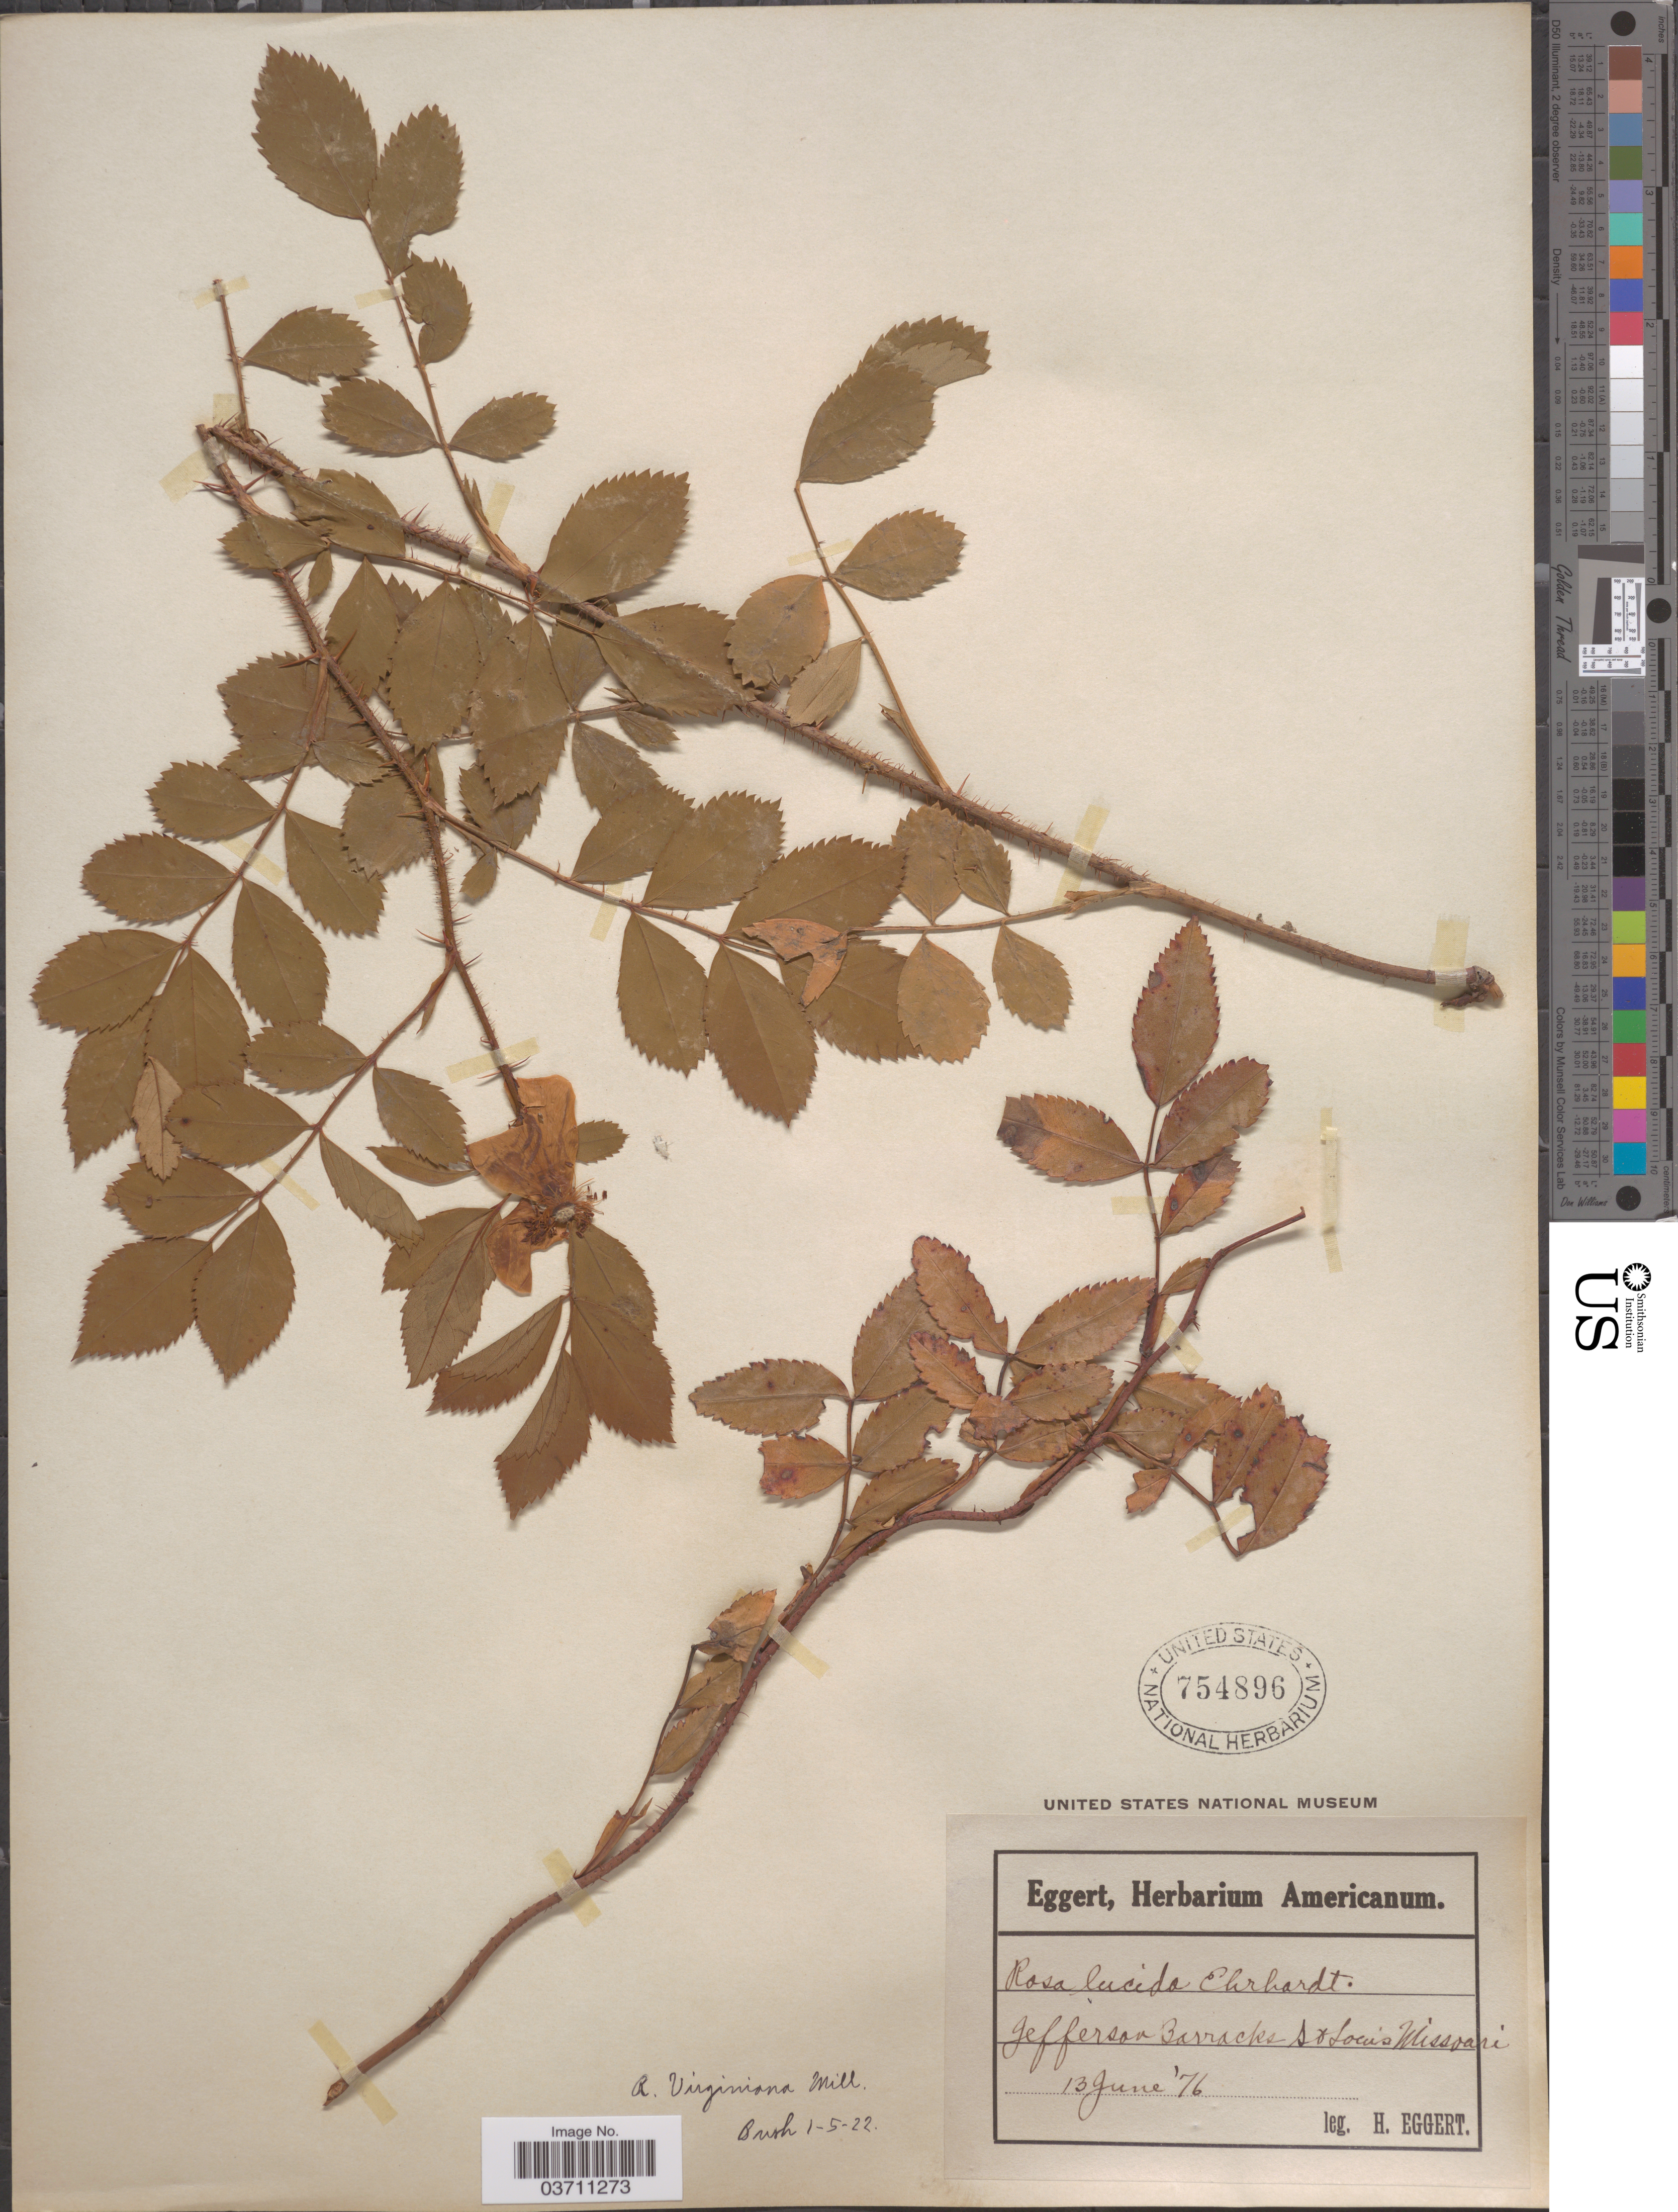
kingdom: Plantae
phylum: Tracheophyta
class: Magnoliopsida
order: Rosales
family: Rosaceae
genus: Rosa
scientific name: Rosa lucida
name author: Meehan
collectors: H. Eggert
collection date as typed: Transcribed d/m/y: 13/6/76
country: United States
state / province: Missouri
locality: Jefferson Barracks St. Louis.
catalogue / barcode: US 754896